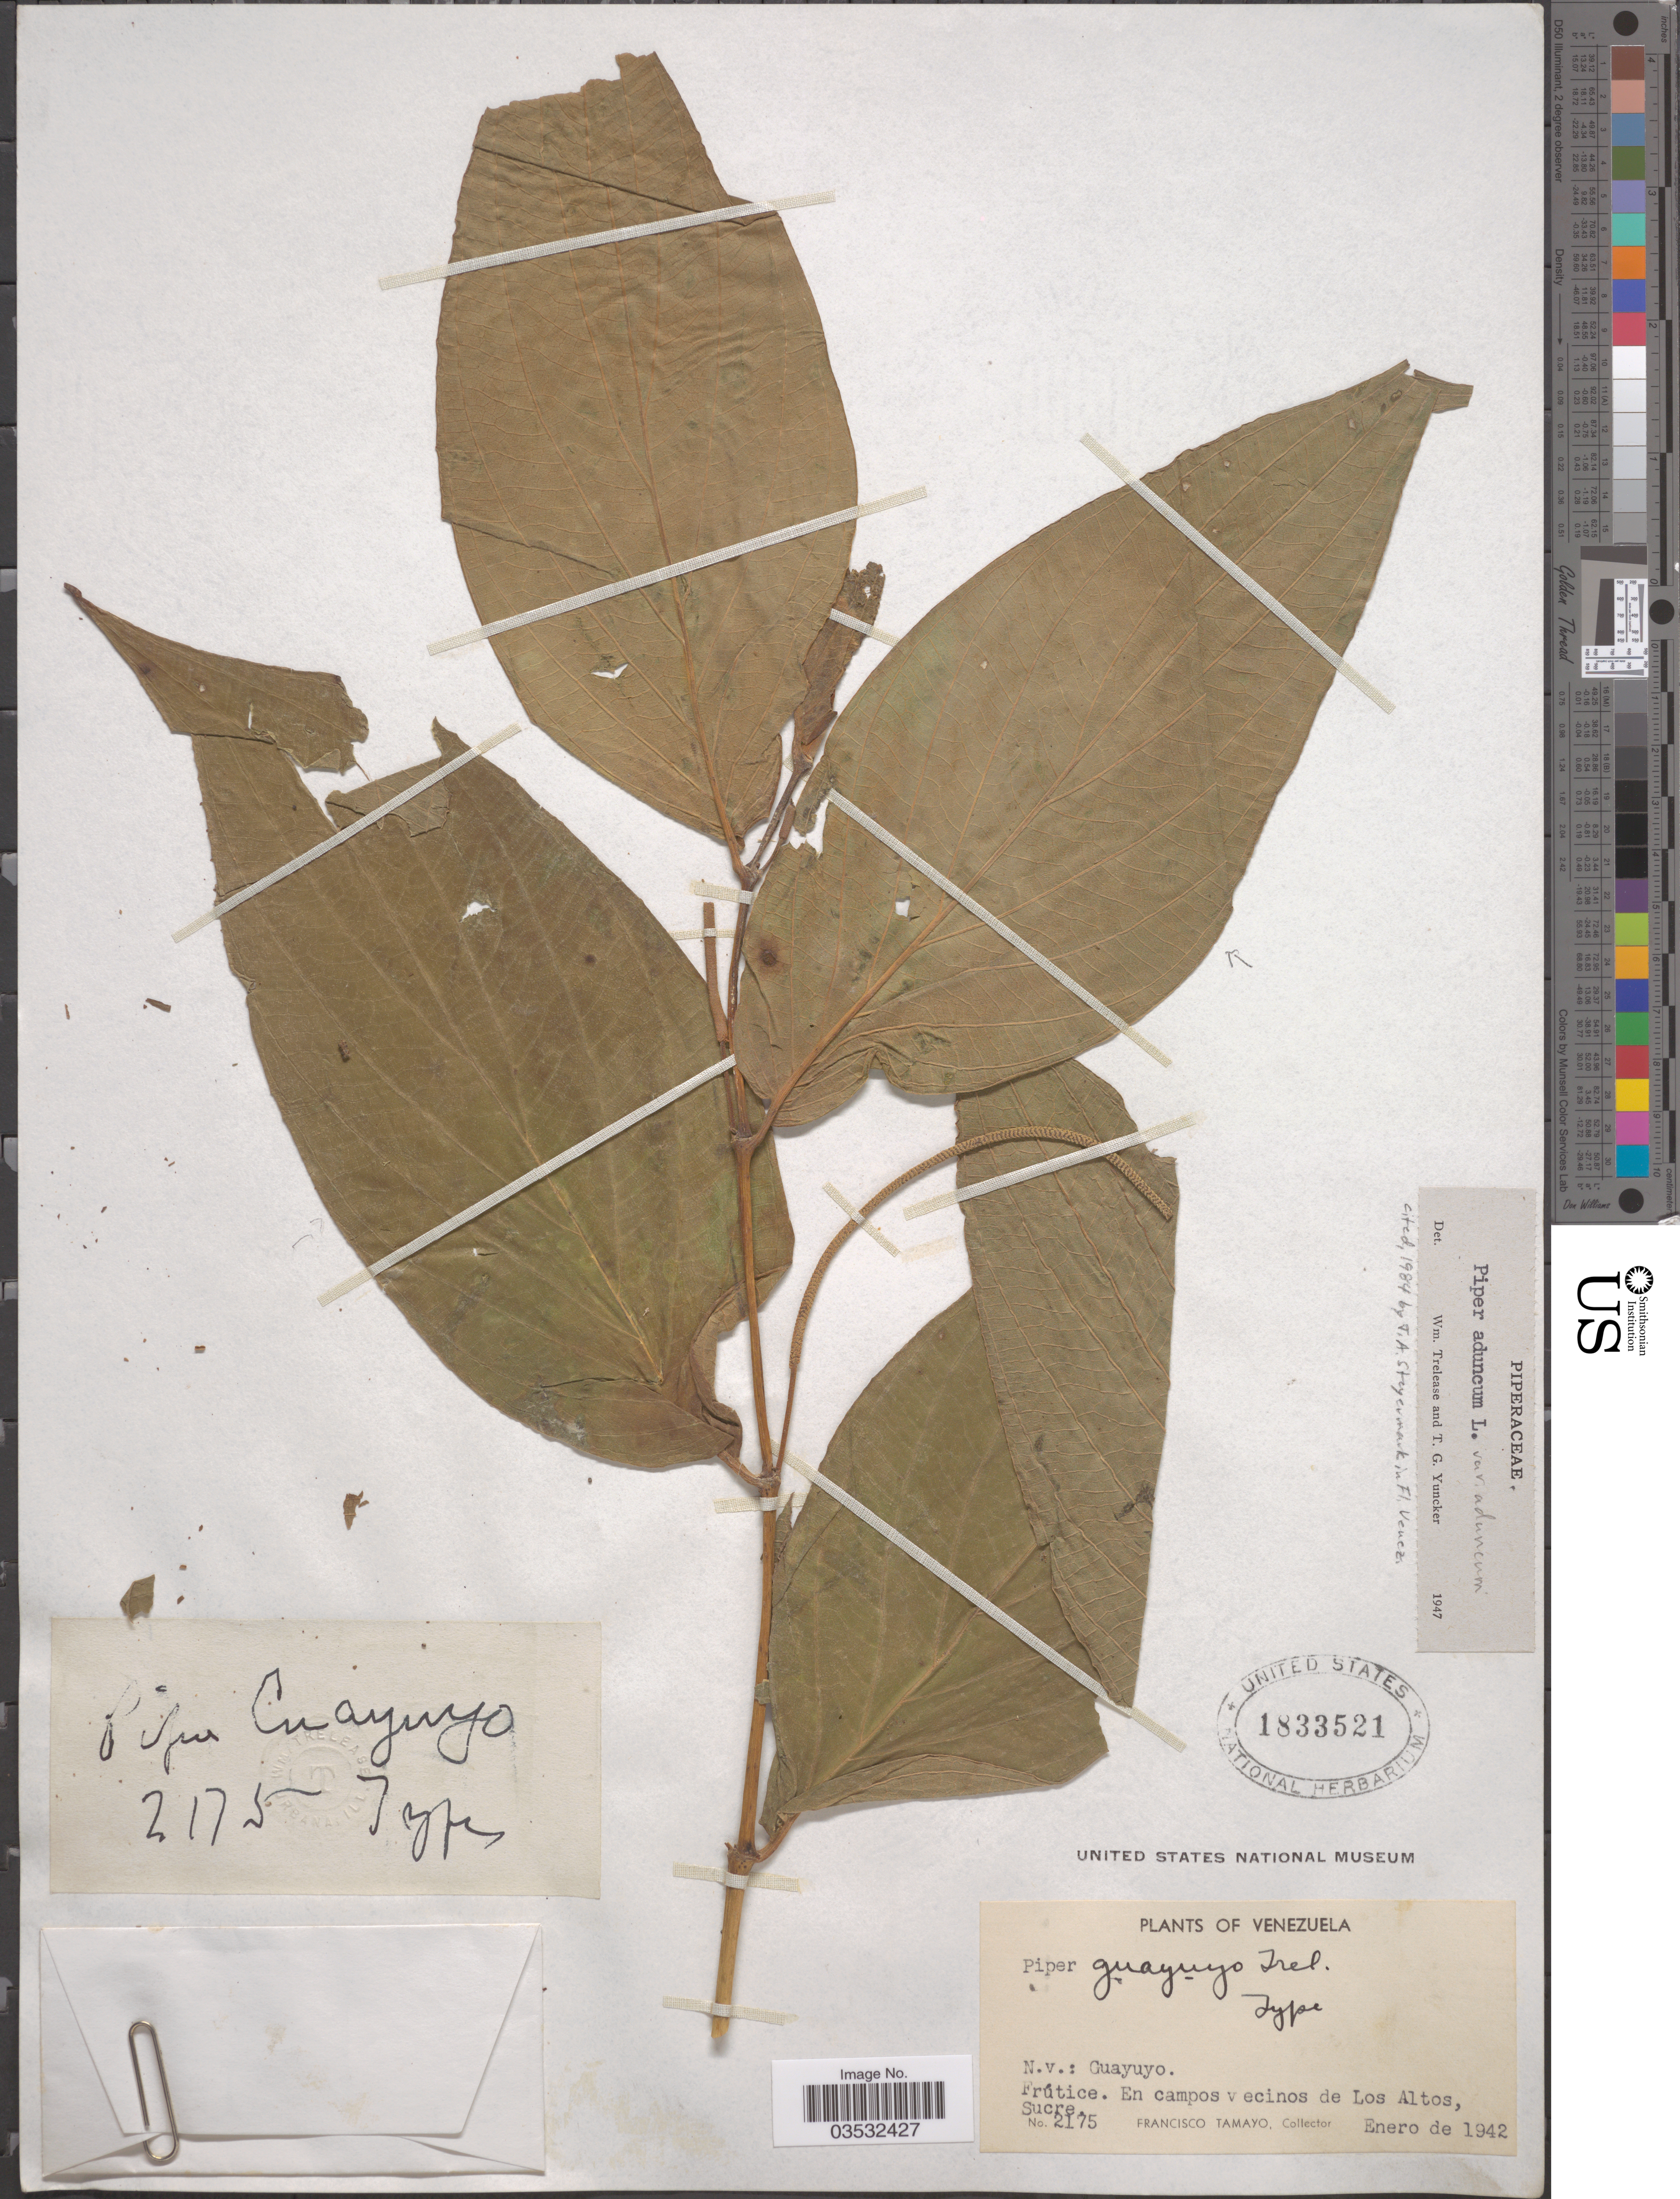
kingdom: Plantae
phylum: Tracheophyta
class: Magnoliopsida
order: Piperales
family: Piperaceae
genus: Piper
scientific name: Piper aduncum var. aduncum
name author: L.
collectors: F. Tamayo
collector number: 2175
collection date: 1942-01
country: Venezuela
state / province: Sucre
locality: En campos vecinos de Los Altos.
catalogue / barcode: US 1833521